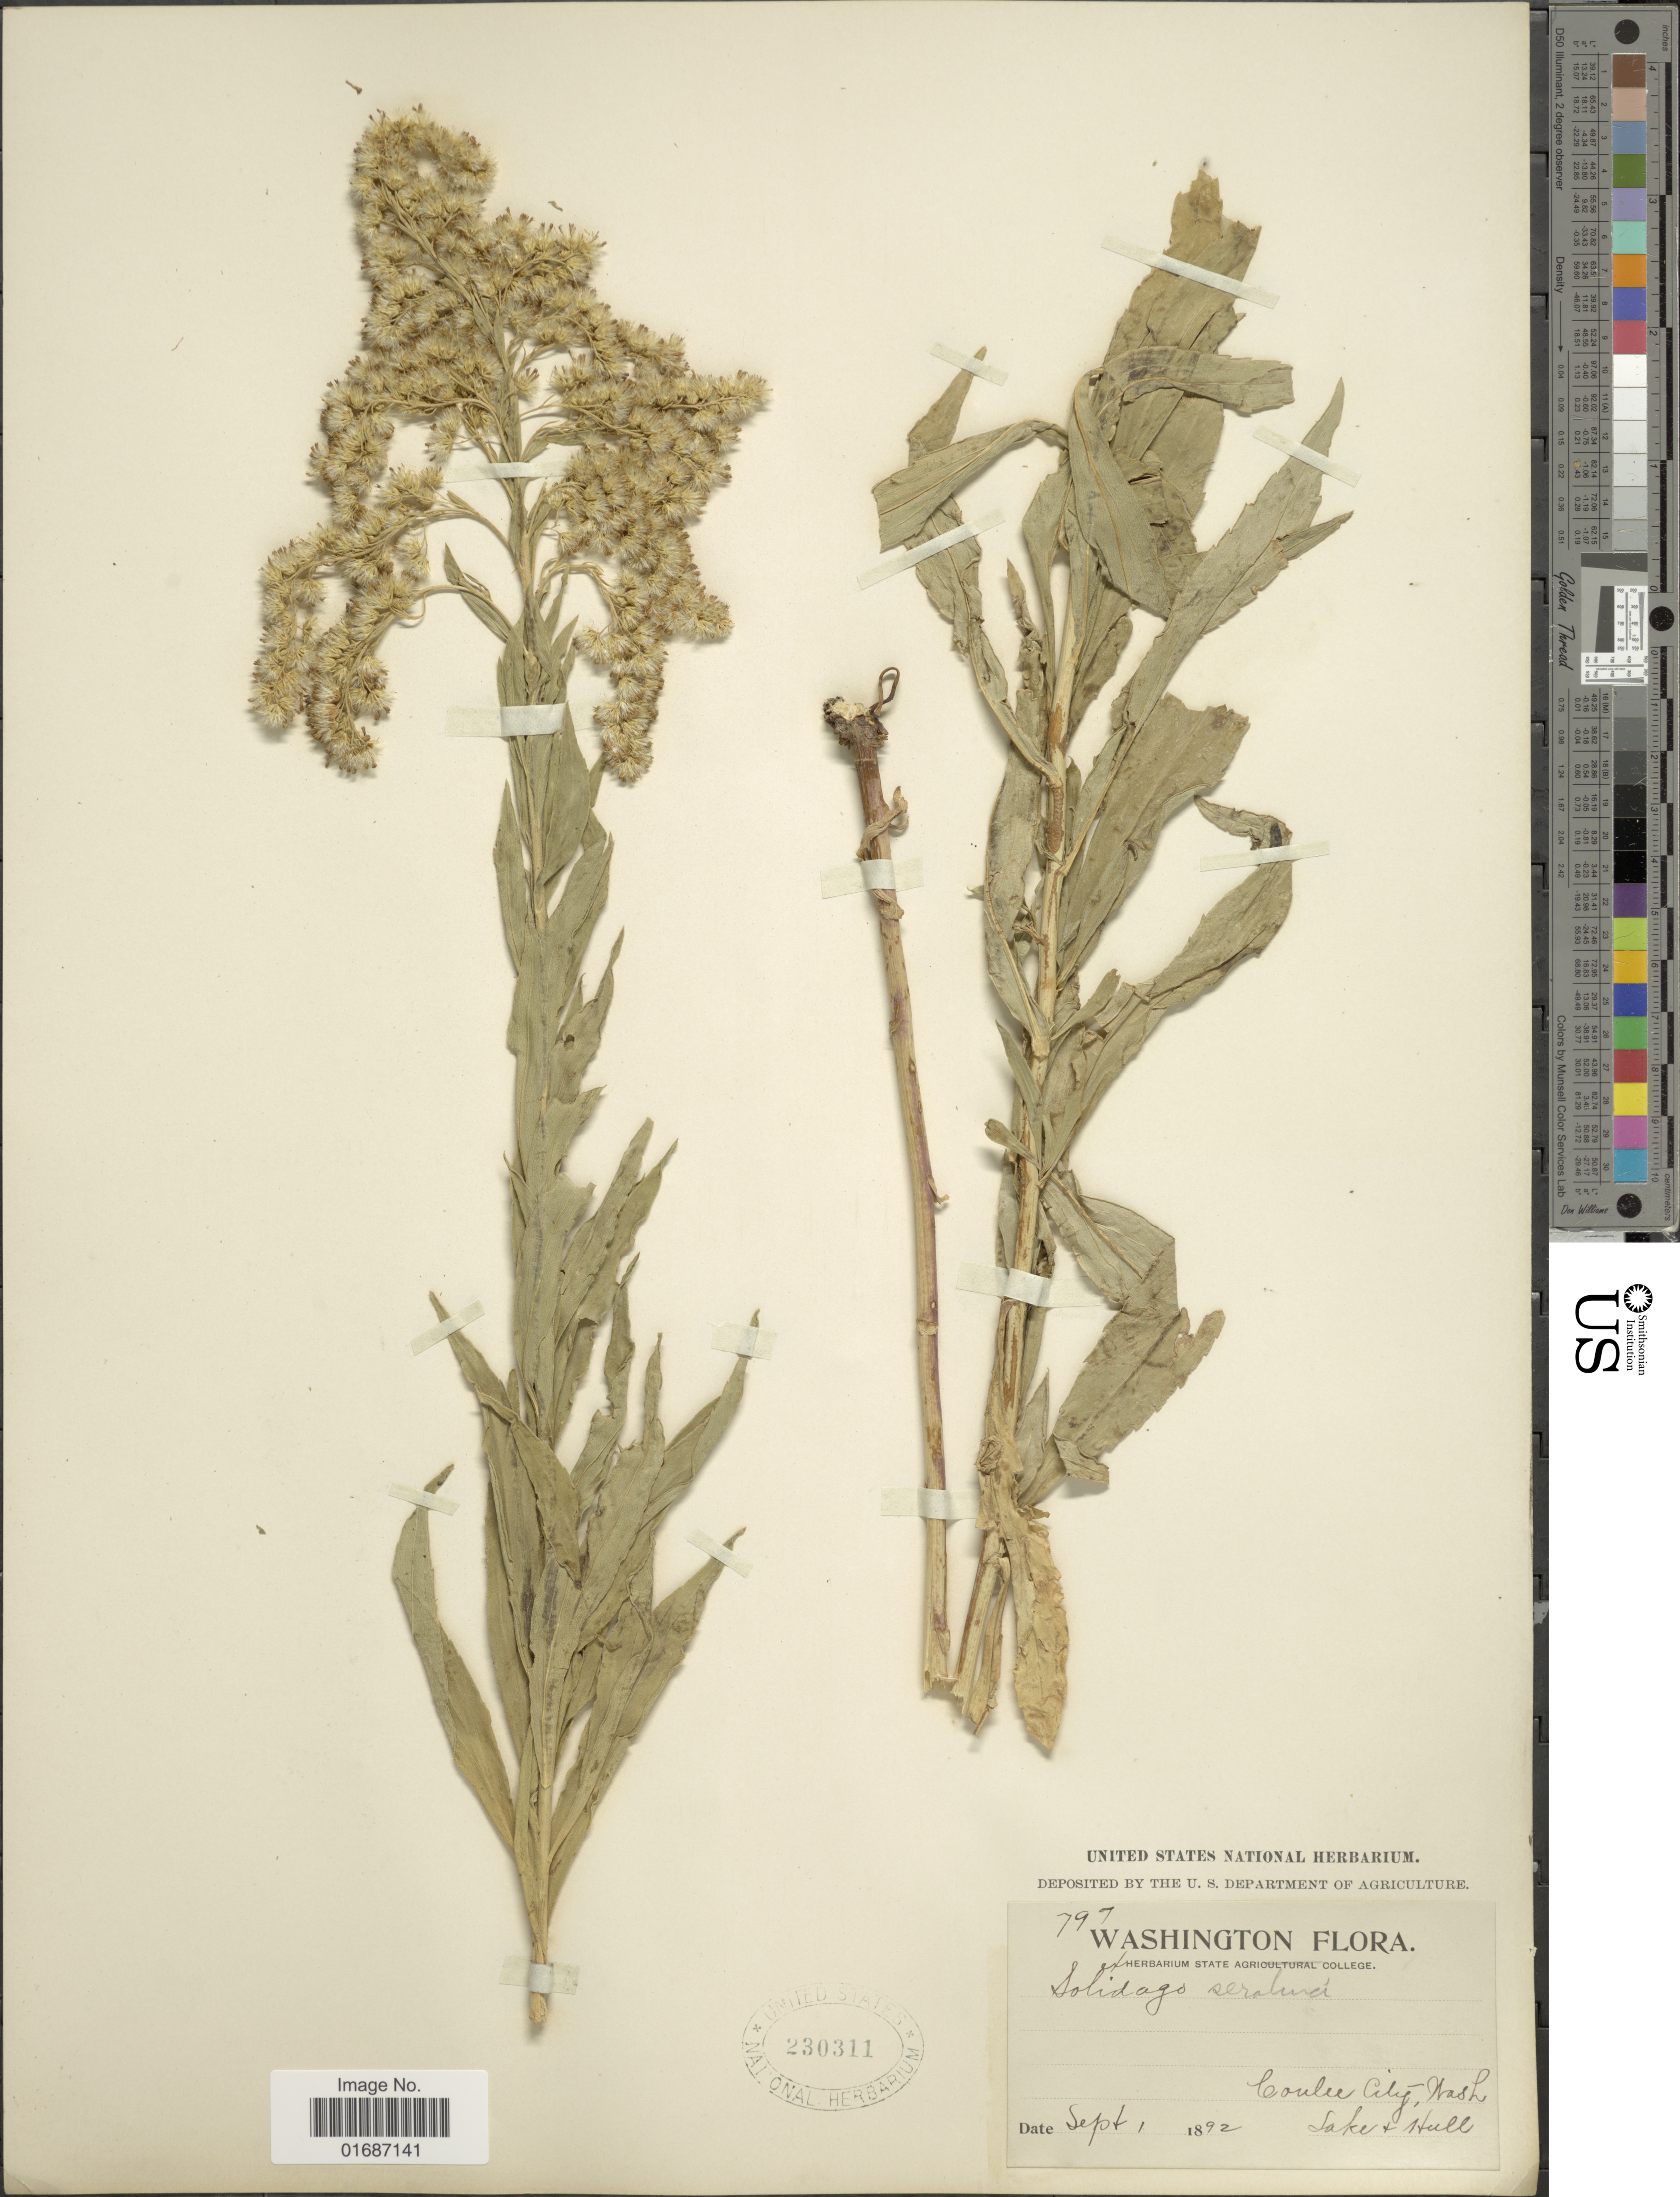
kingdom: Plantae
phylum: Tracheophyta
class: Magnoliopsida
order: Asterales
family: Asteraceae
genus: Solidago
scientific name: Solidago gigantea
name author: Aiton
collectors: Lake & -- Hall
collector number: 797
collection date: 1892-09-01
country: United States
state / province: Washington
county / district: Grant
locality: Coulee City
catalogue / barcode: US 230311